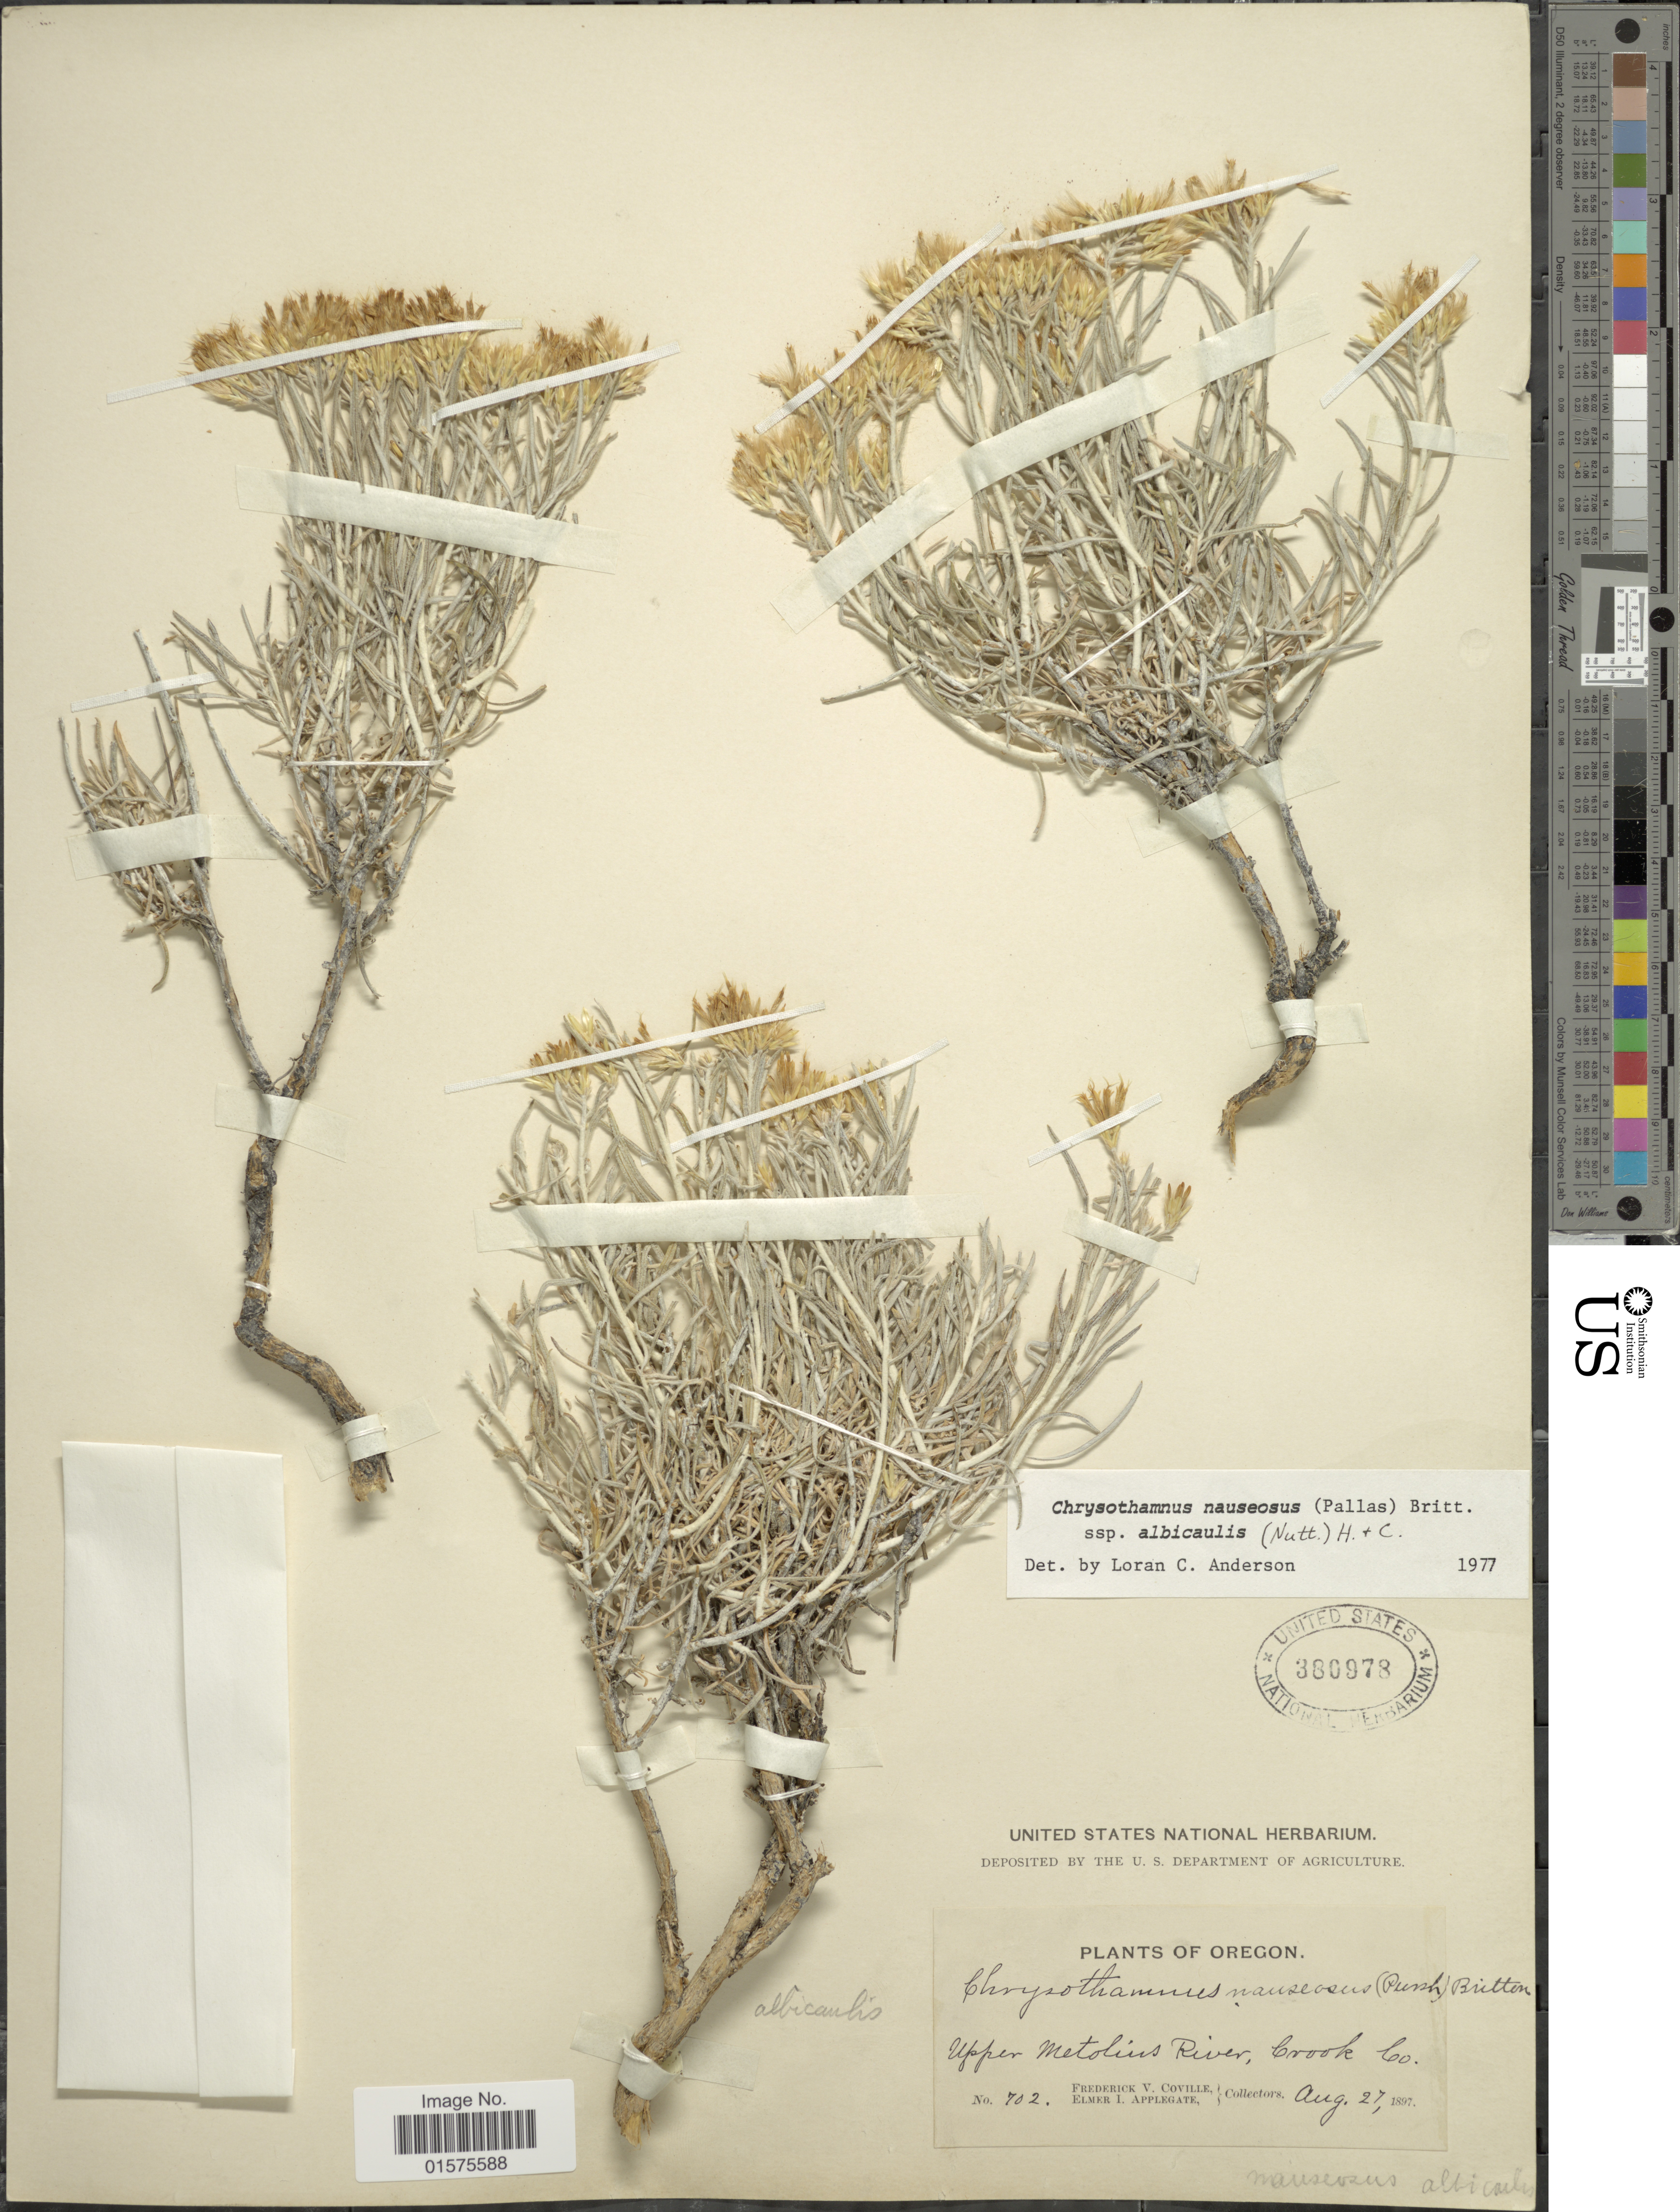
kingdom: Plantae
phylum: Tracheophyta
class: Magnoliopsida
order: Asterales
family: Asteraceae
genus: Ericameria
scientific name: Ericameria nauseosa var. speciosa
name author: (Nutt.) G.L. Nesom & G.I. Baird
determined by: Urbatsch, Lowell E., Curator (LSU), Louisiana State University (UNITED STATES)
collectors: F. V. Coville & E. I. Applegate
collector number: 702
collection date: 1897-08-27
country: United States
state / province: Oregon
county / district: Crook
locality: Upper Metolius River, Crook Co.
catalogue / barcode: US 380978